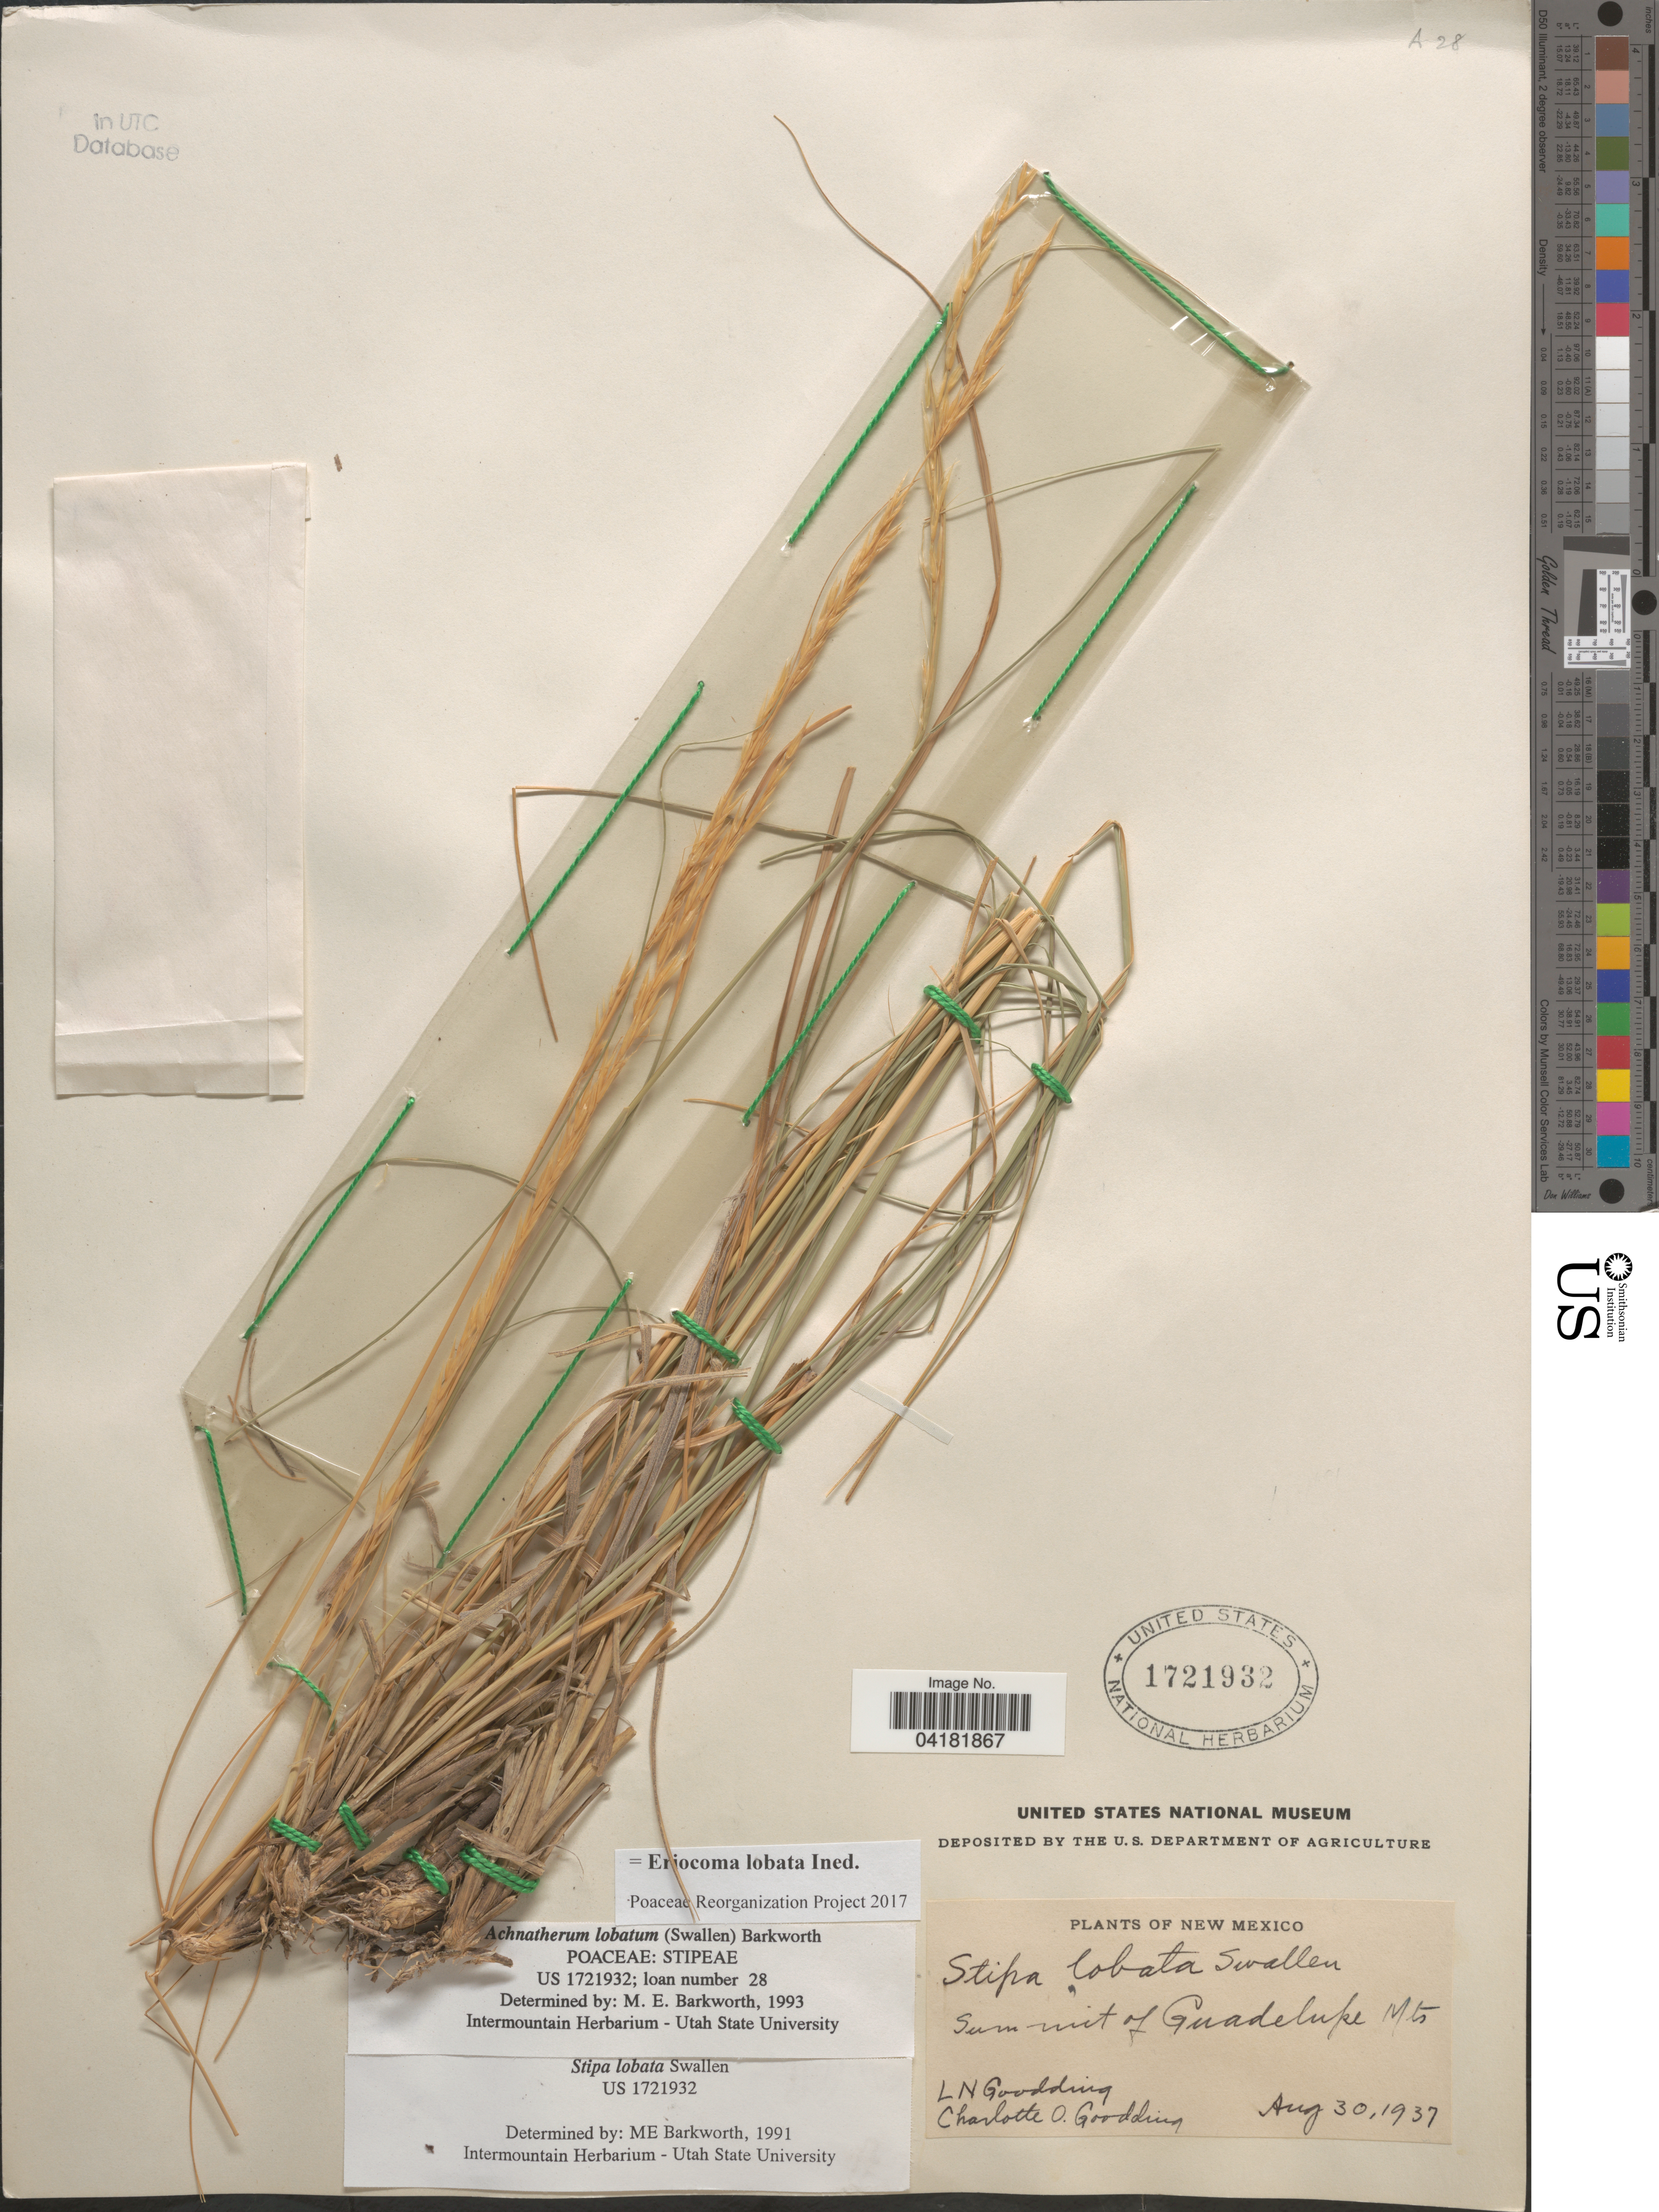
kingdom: Plantae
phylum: Tracheophyta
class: Liliopsida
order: Poales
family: Poaceae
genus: Eriocoma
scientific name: Eriocoma lobata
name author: (Swallen) Romasch.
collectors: L. N. Goodding & C. Goodding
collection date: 1937-08-30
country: United States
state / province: New Mexico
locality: Summit of Guadelupe Mts.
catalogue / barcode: US 1721932